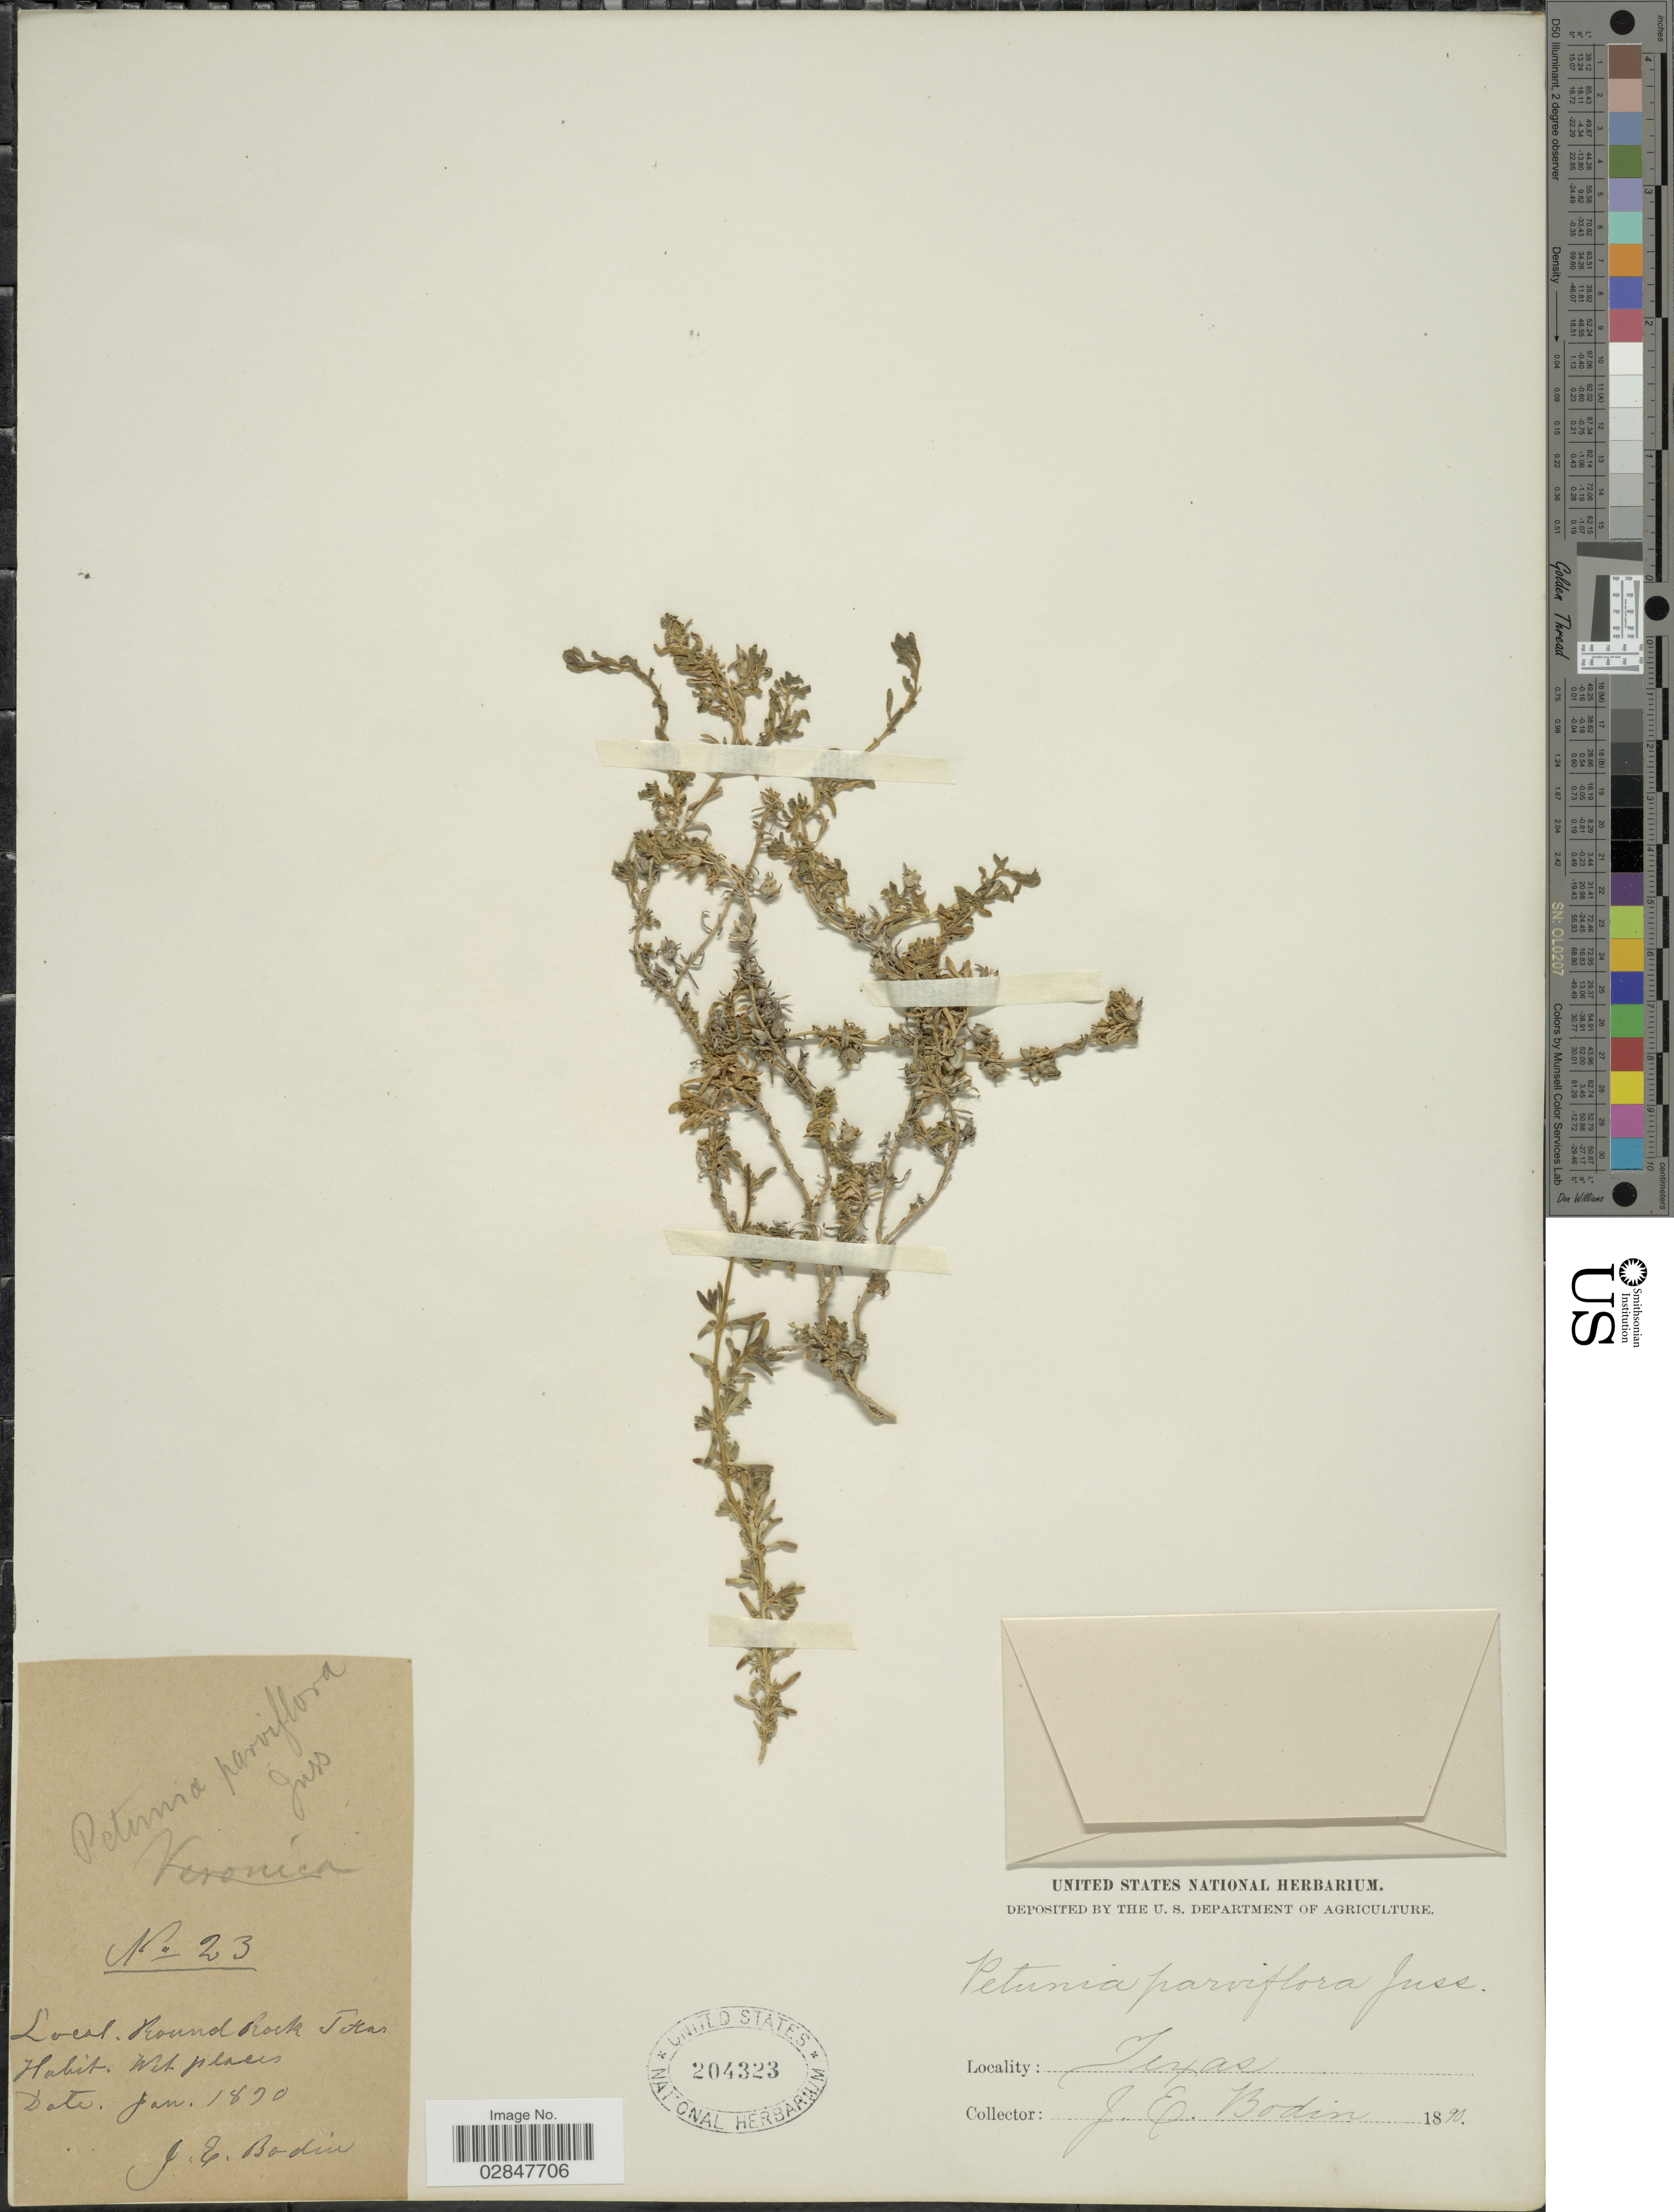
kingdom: Plantae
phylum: Tracheophyta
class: Magnoliopsida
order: Solanales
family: Solanaceae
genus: Petunia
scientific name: Petunia parviflora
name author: Juss.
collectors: J. E. Bodin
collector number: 23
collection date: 1890-01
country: United States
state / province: Texas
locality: Round Rock Texas.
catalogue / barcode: US 204323